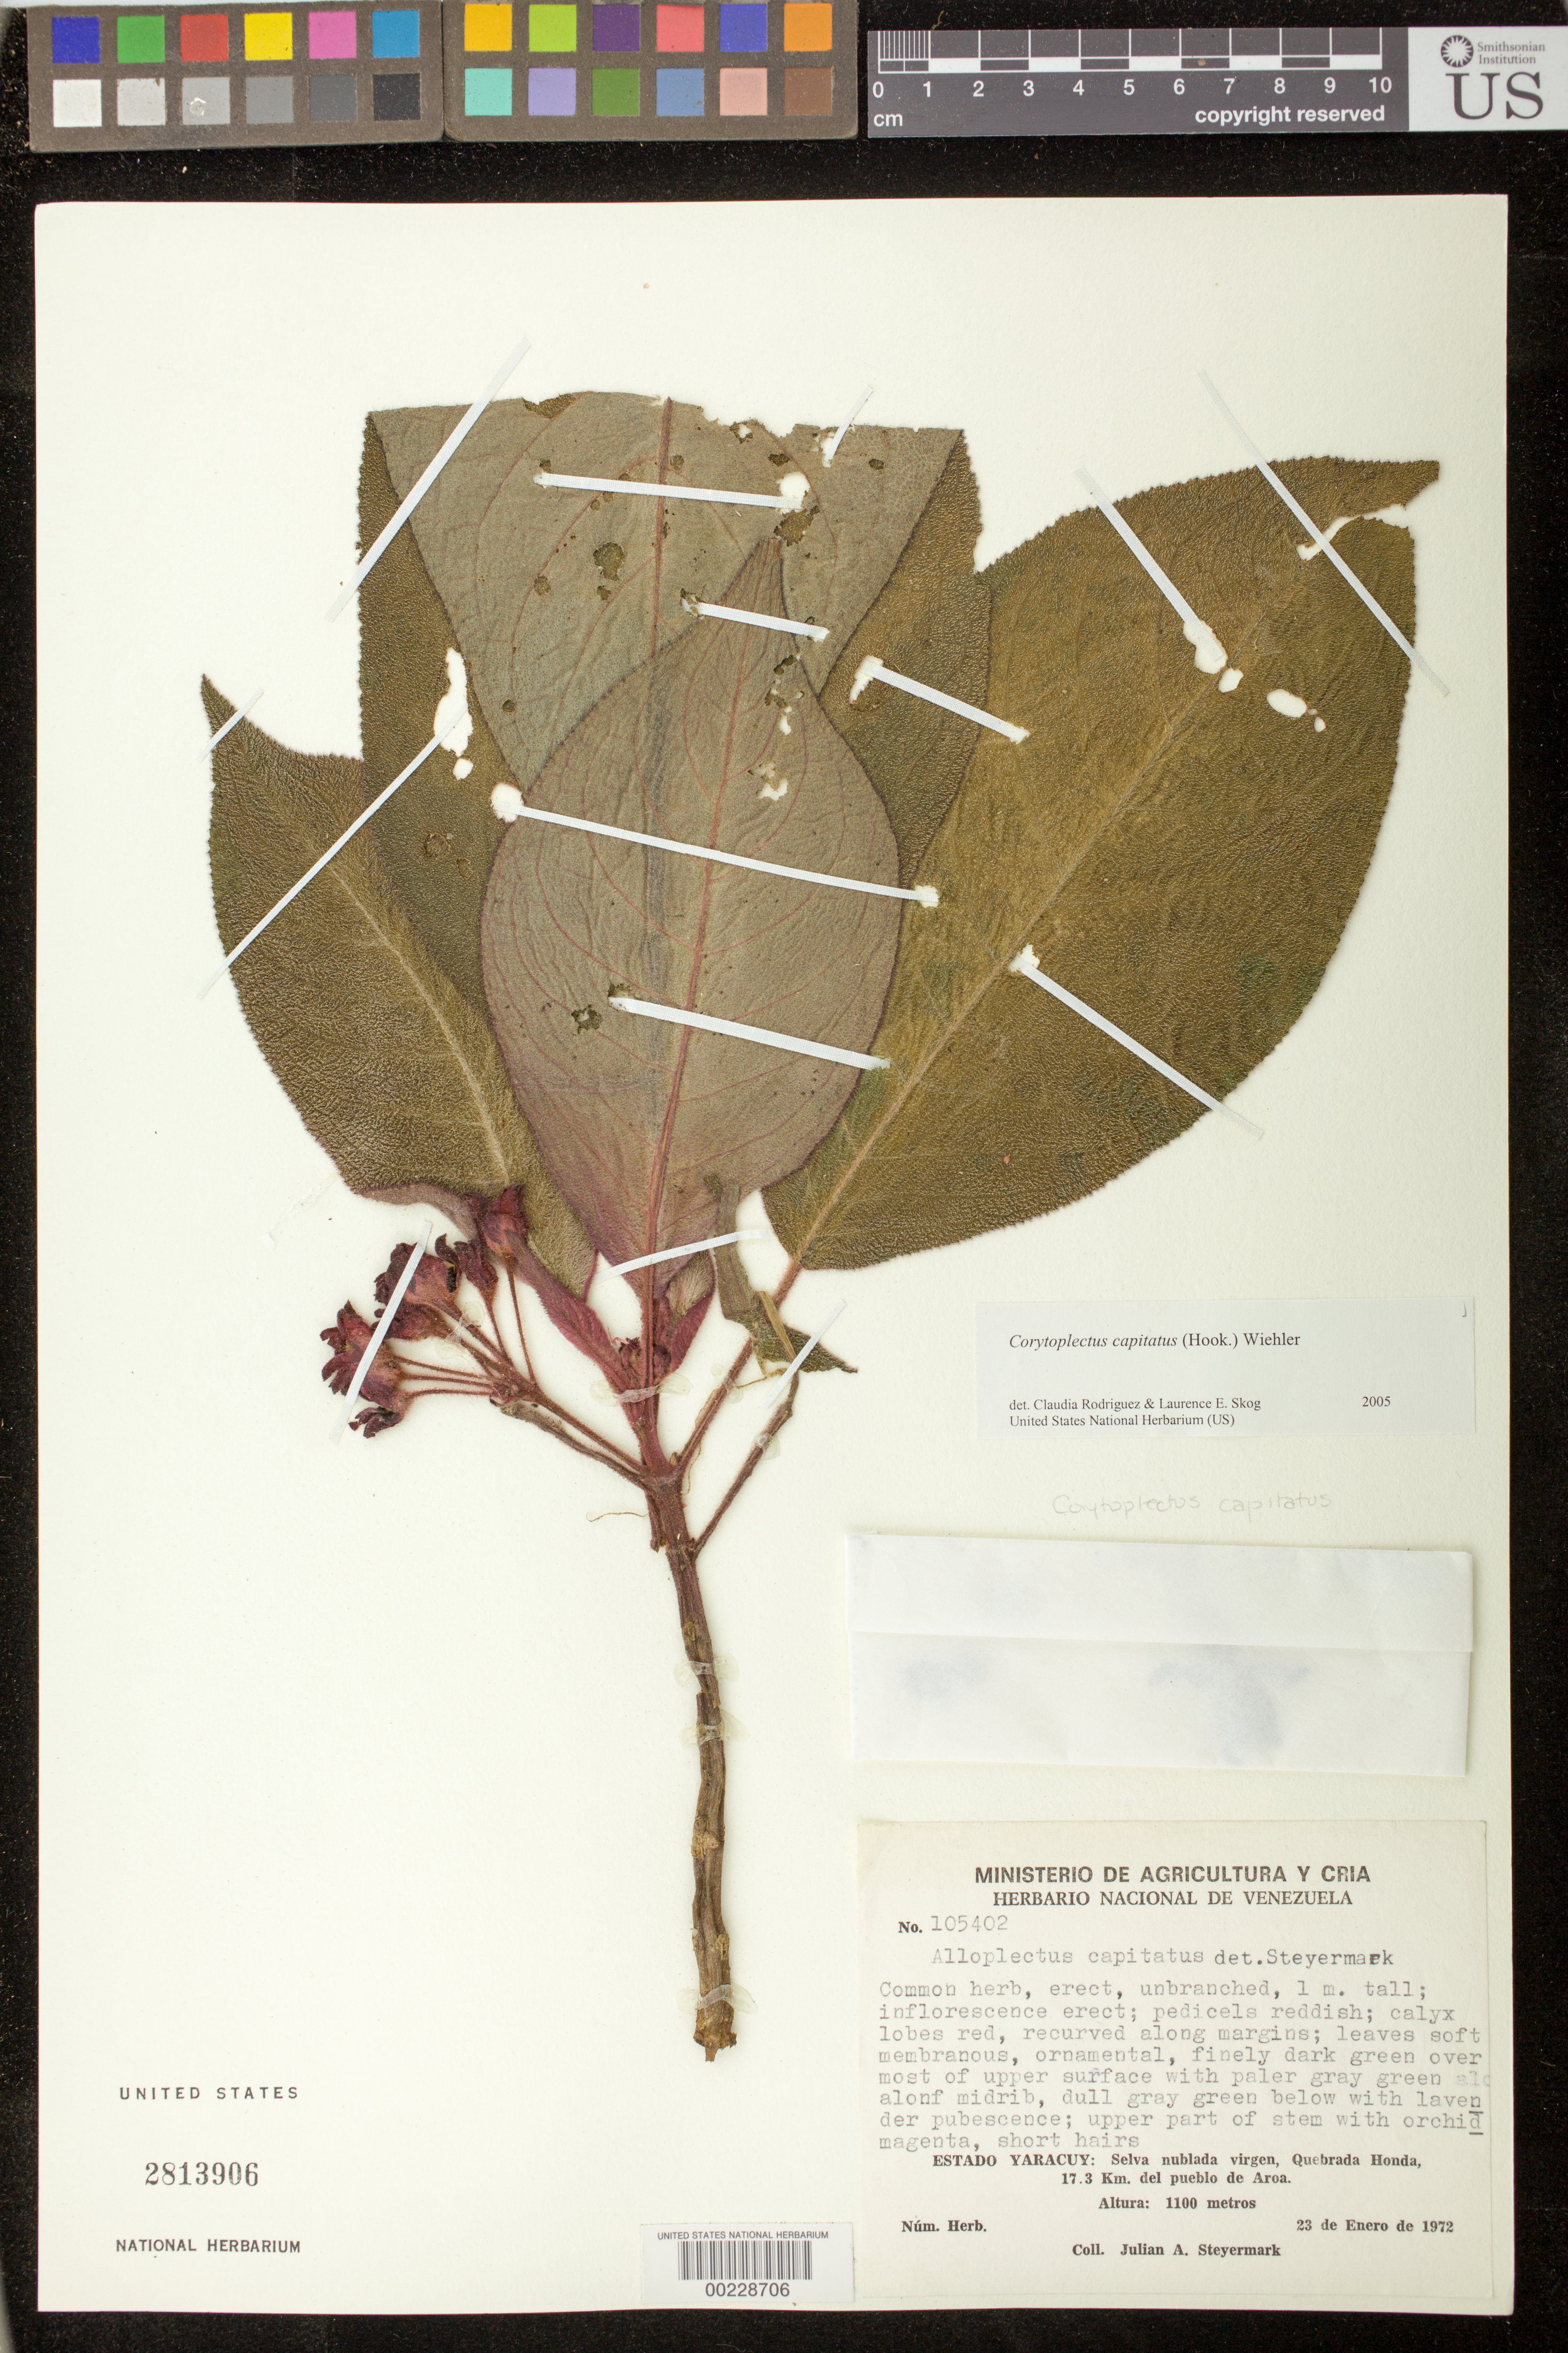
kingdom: Plantae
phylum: Tracheophyta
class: Magnoliopsida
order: Lamiales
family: Gesneriaceae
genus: Corytoplectus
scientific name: Corytoplectus capitatus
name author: (Hook.) Wiehler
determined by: Rodríguez-Flores, C. I.; Skog, L. E.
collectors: J. Steyermark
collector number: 105402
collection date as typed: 23 Jan 1972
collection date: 1972-01-23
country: Venezuela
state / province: Yaracuy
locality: Quebrada Honda, 17.3 km del Pueblo de Aroa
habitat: Selva nublada virgen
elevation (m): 1100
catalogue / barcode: US 2813906